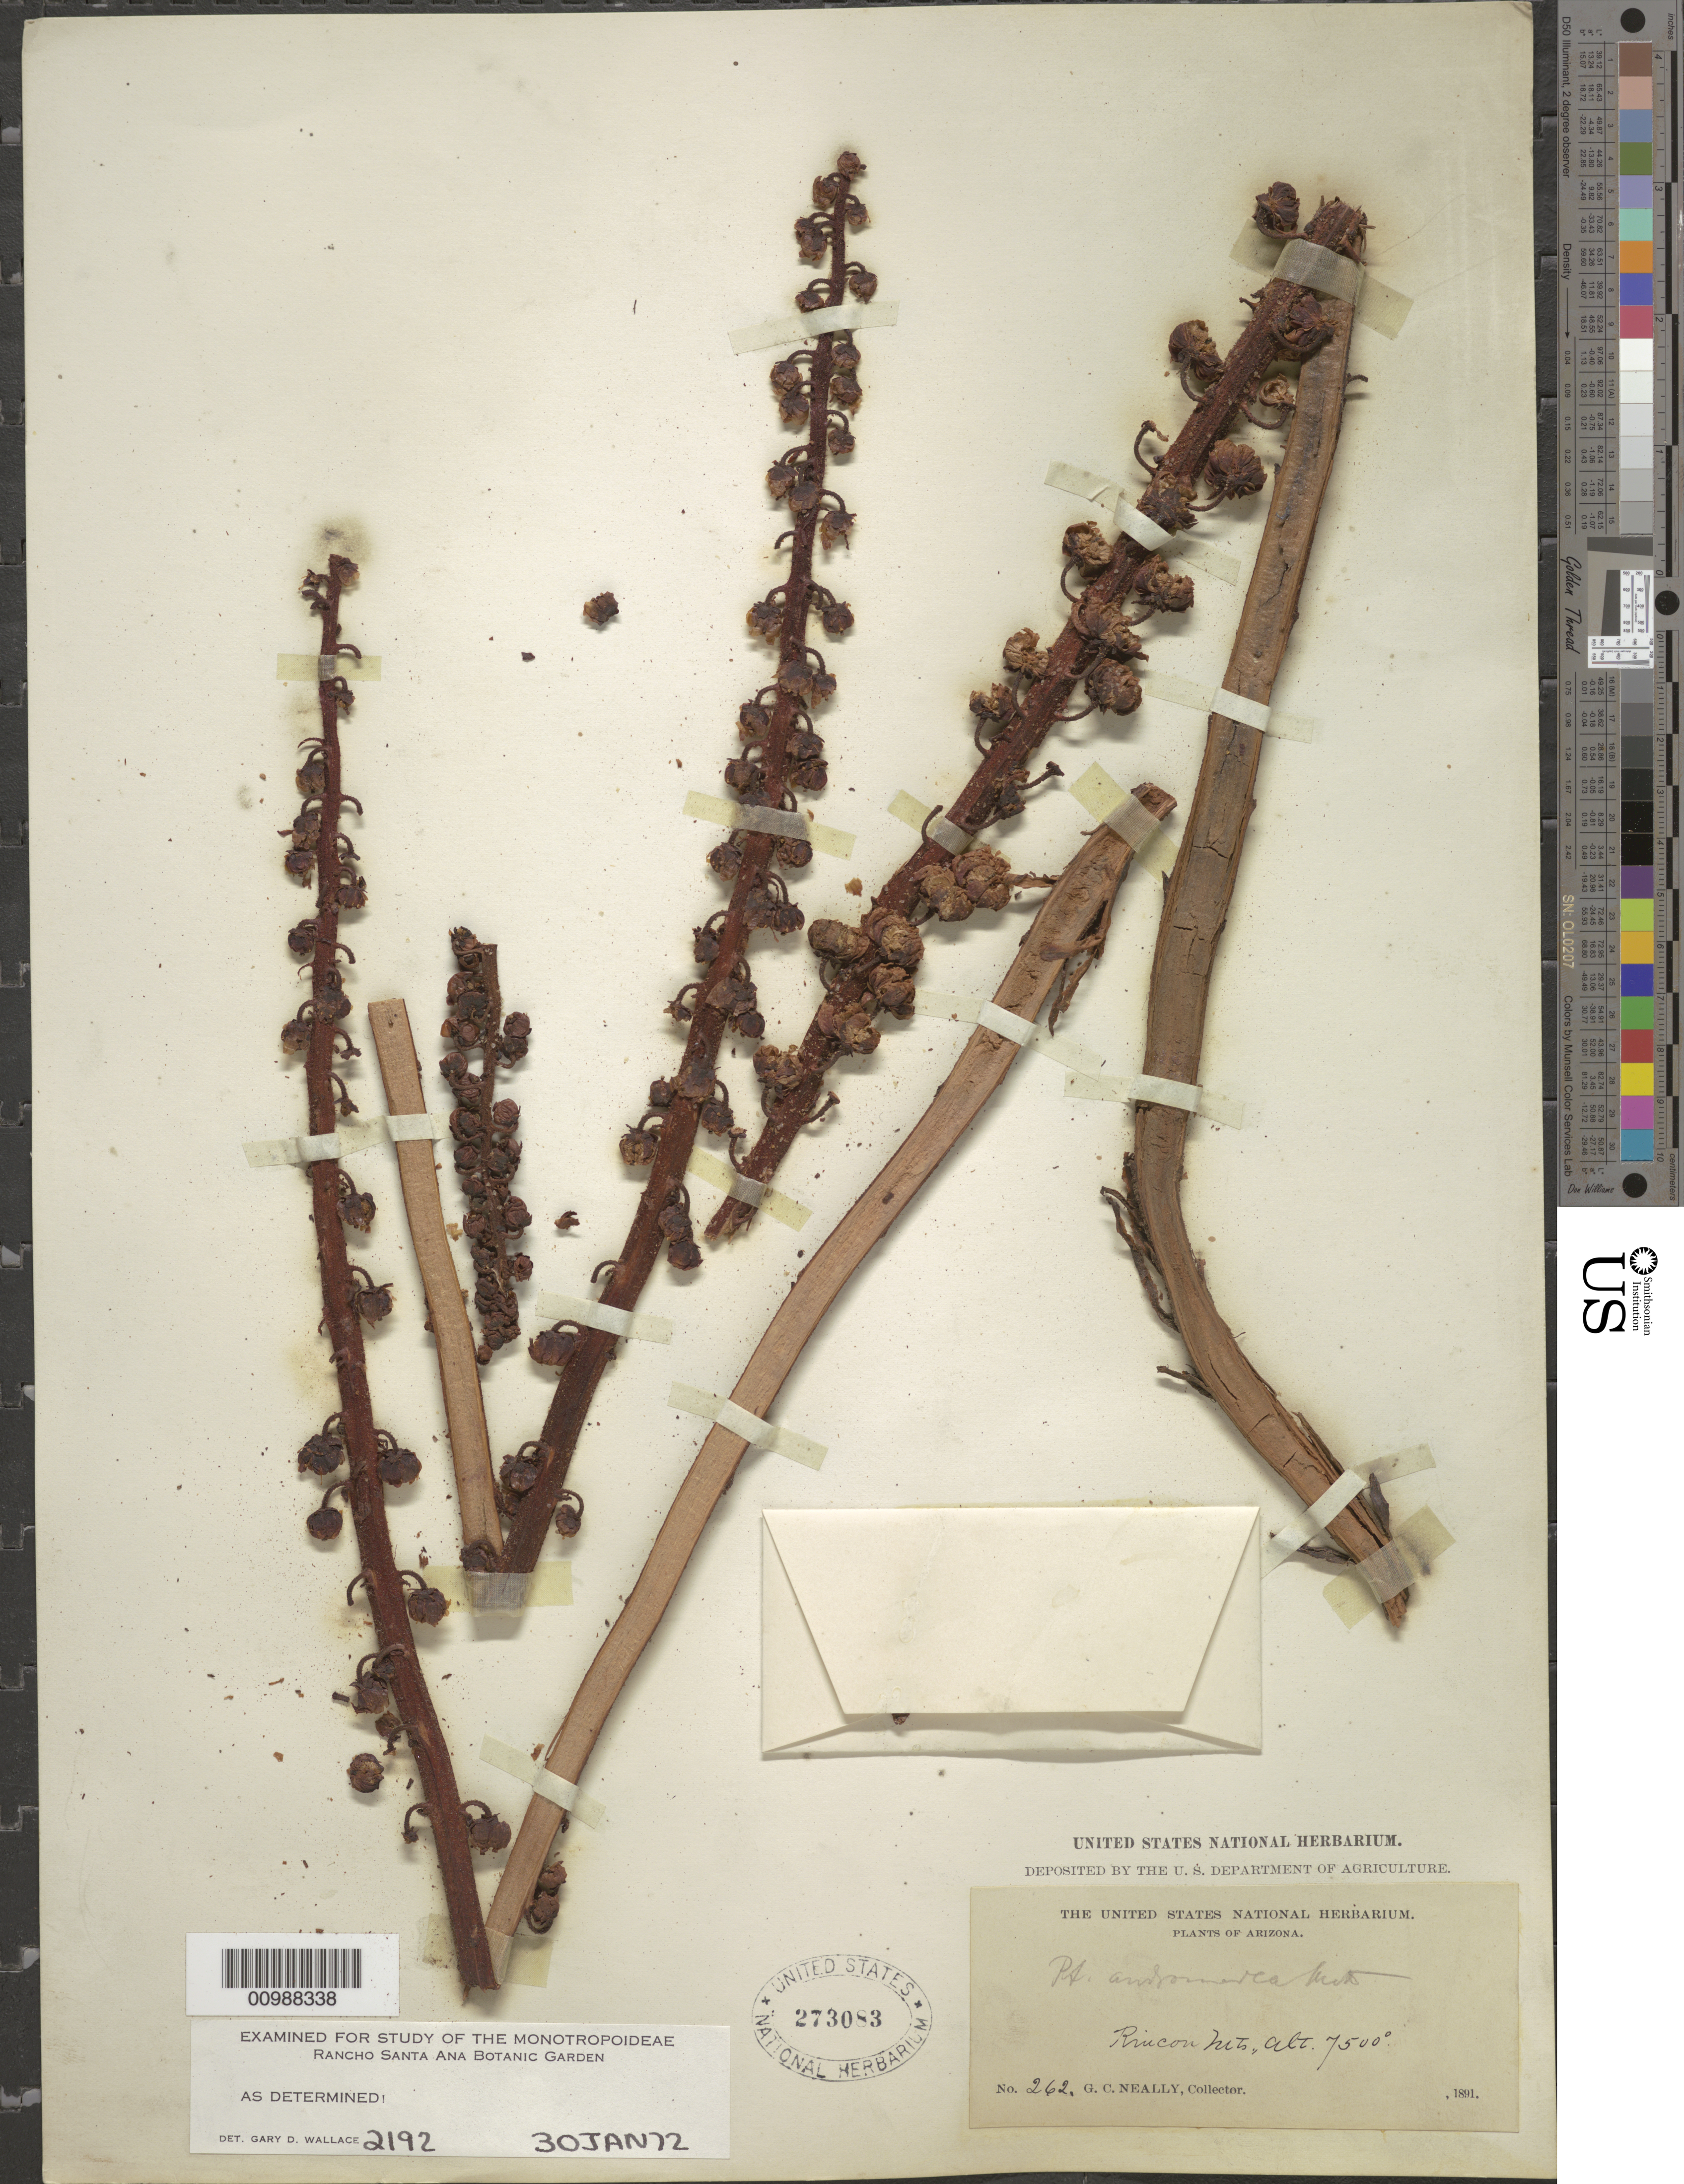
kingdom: Plantae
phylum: Tracheophyta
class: Magnoliopsida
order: Ericales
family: Ericaceae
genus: Pterospora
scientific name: Pterospora andromedea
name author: Nutt.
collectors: G. C. Nealley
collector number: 262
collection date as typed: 1891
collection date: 1891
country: United States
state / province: Arizona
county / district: Pima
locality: Rincon Mountains.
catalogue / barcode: US 273083